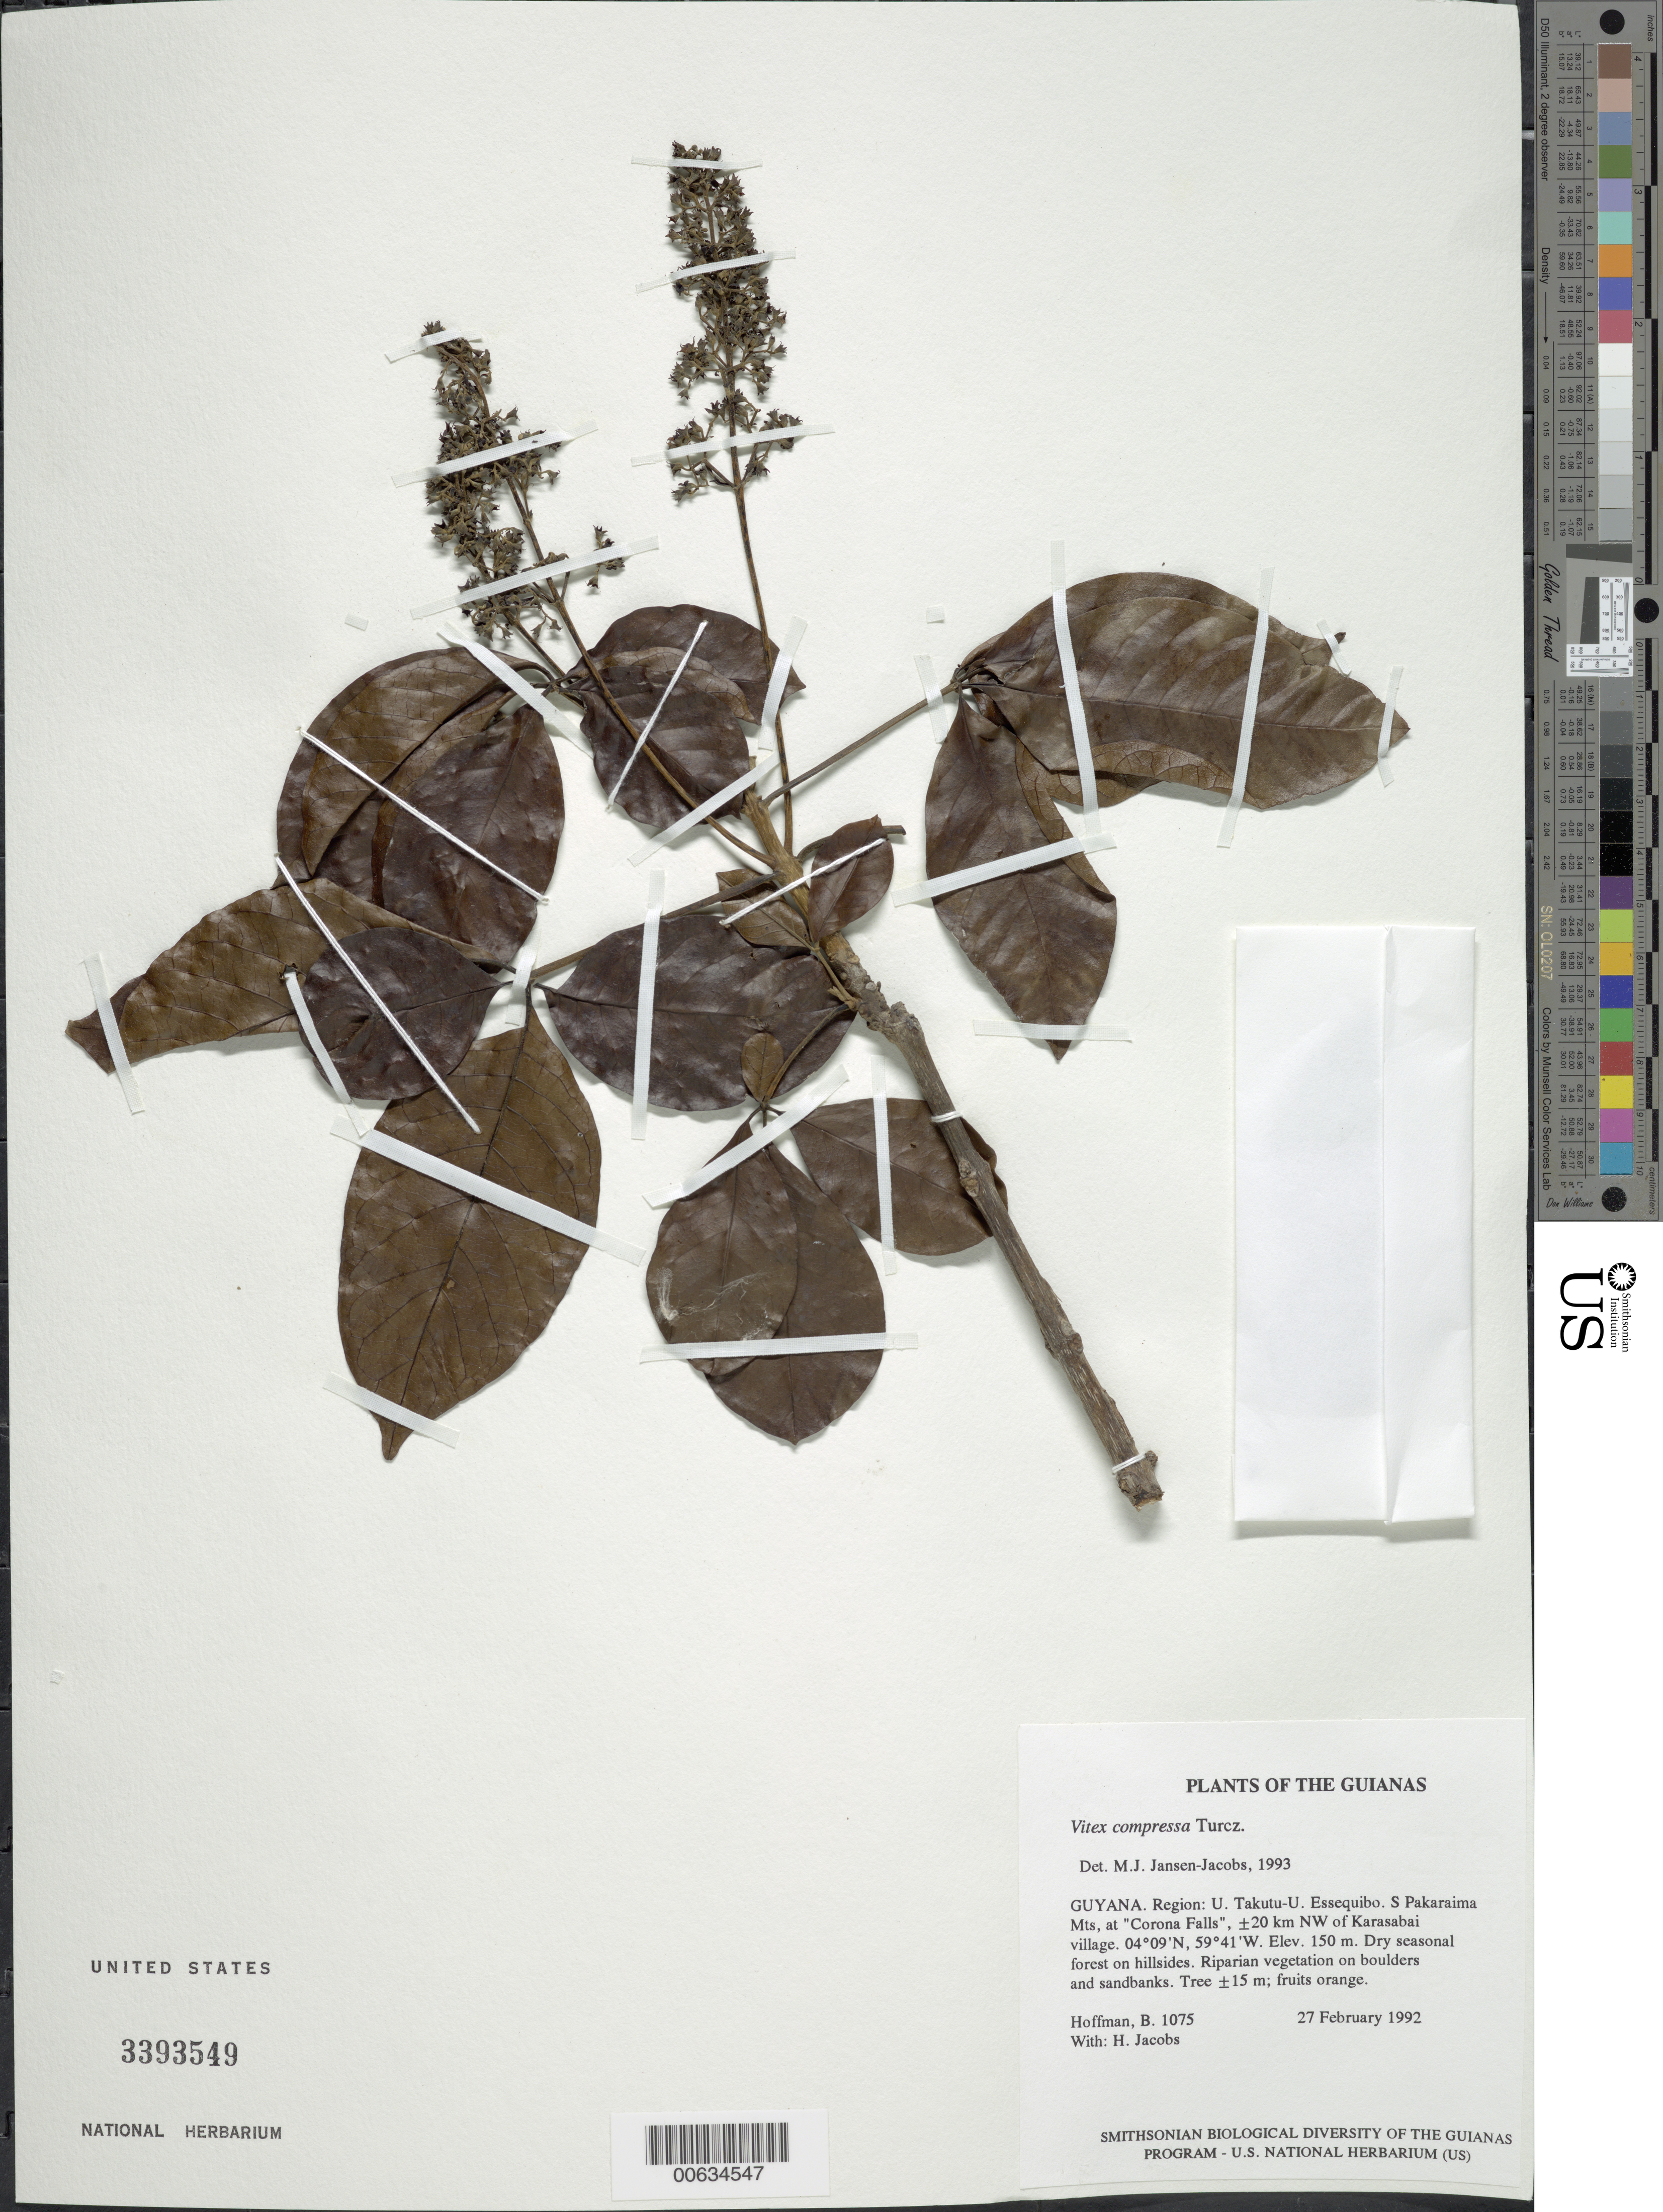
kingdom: Plantae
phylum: Tracheophyta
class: Magnoliopsida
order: Lamiales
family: Lamiaceae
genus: Vitex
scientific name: Vitex compressa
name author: Turcz.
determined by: Jansen-Jacobs, M. J., (U), Nationaal Herbarium Nederland, Utrecht University branch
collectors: B. Hoffman & H. Jacobs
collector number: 1075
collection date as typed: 27 February 1992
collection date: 1992-02-27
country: Guyana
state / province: U. Takutu-U. Essequibo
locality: S Pakaraima Mts, at "Corona Falls", ±20 km NW of Karasabai village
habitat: Dry seasonal forest on hillsides. Riparian vegetation on boulders and sandbanks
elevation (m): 150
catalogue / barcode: US 3393549